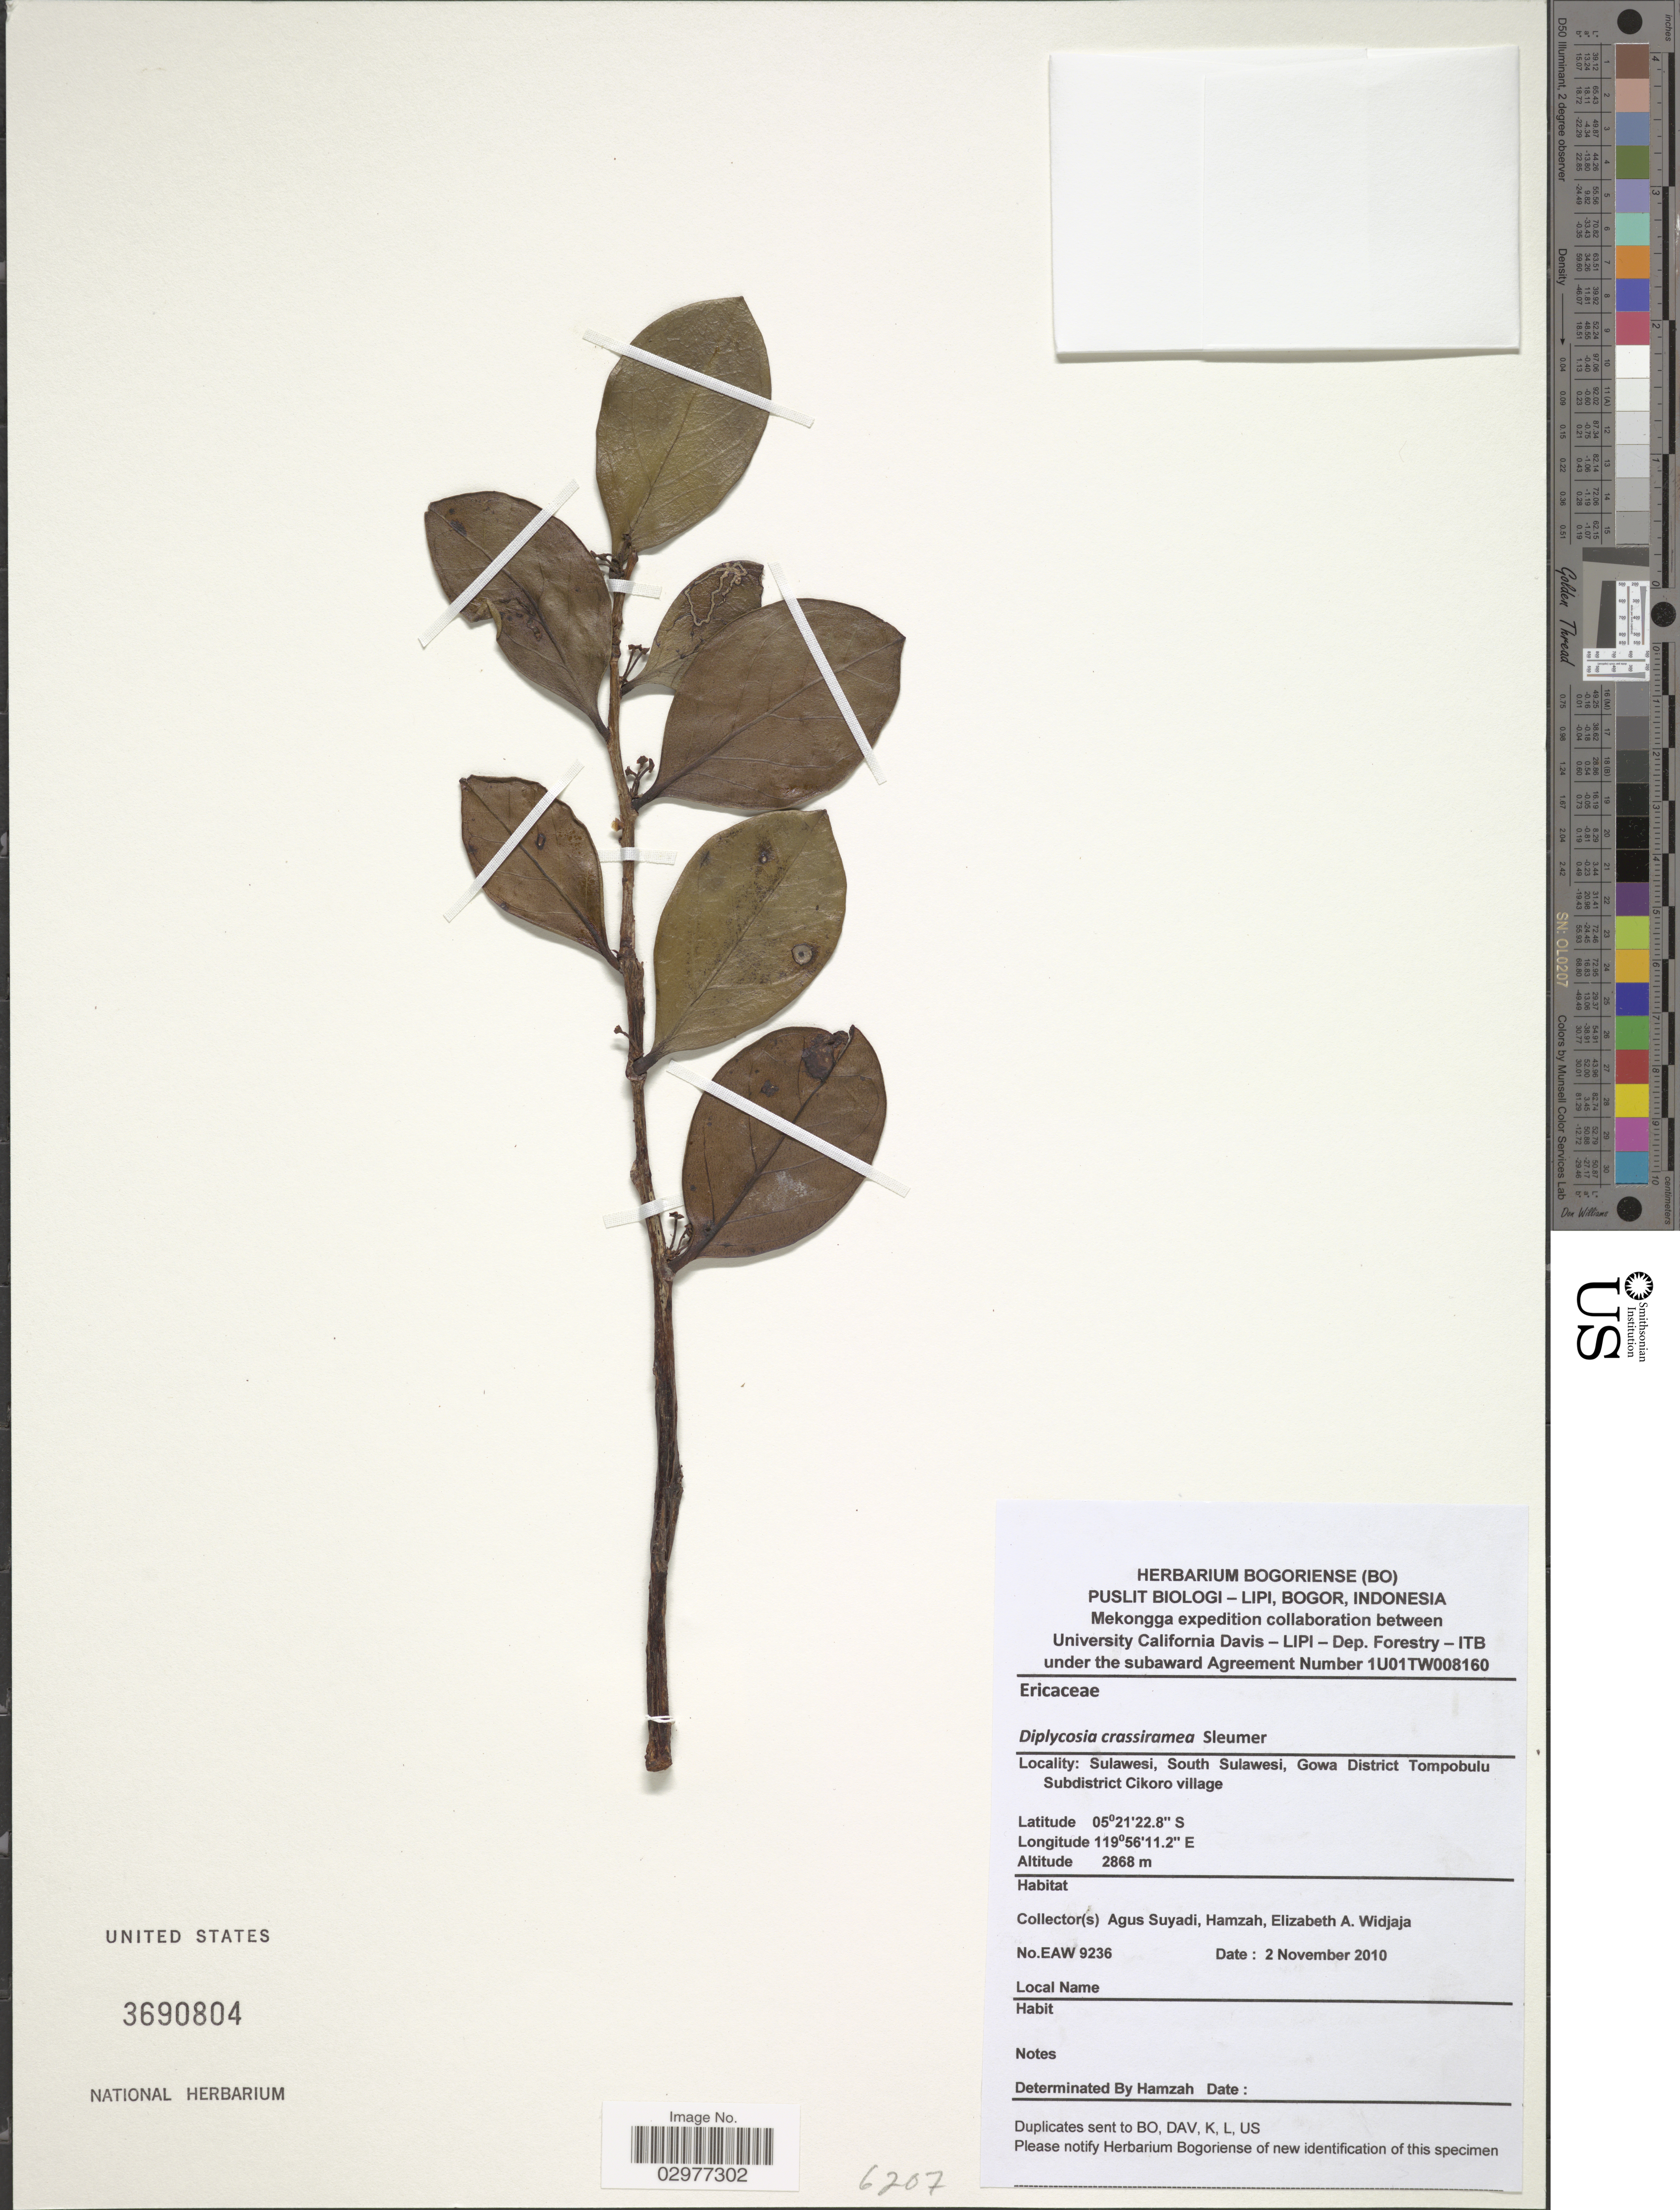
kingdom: Plantae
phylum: Tracheophyta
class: Magnoliopsida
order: Ericales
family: Ericaceae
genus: Diplycosia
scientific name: Diplycosia crassiramea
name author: Sleumer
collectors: A. Suyadi, -. Hamzah & E. A. Widjaja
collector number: EAW 9236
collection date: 2010-11-02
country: Indonesia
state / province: Sulawesi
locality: South Sulawesi, Gowa District Tompobulu Subdistrict Cikoro village.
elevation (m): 2868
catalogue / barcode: US 3690804